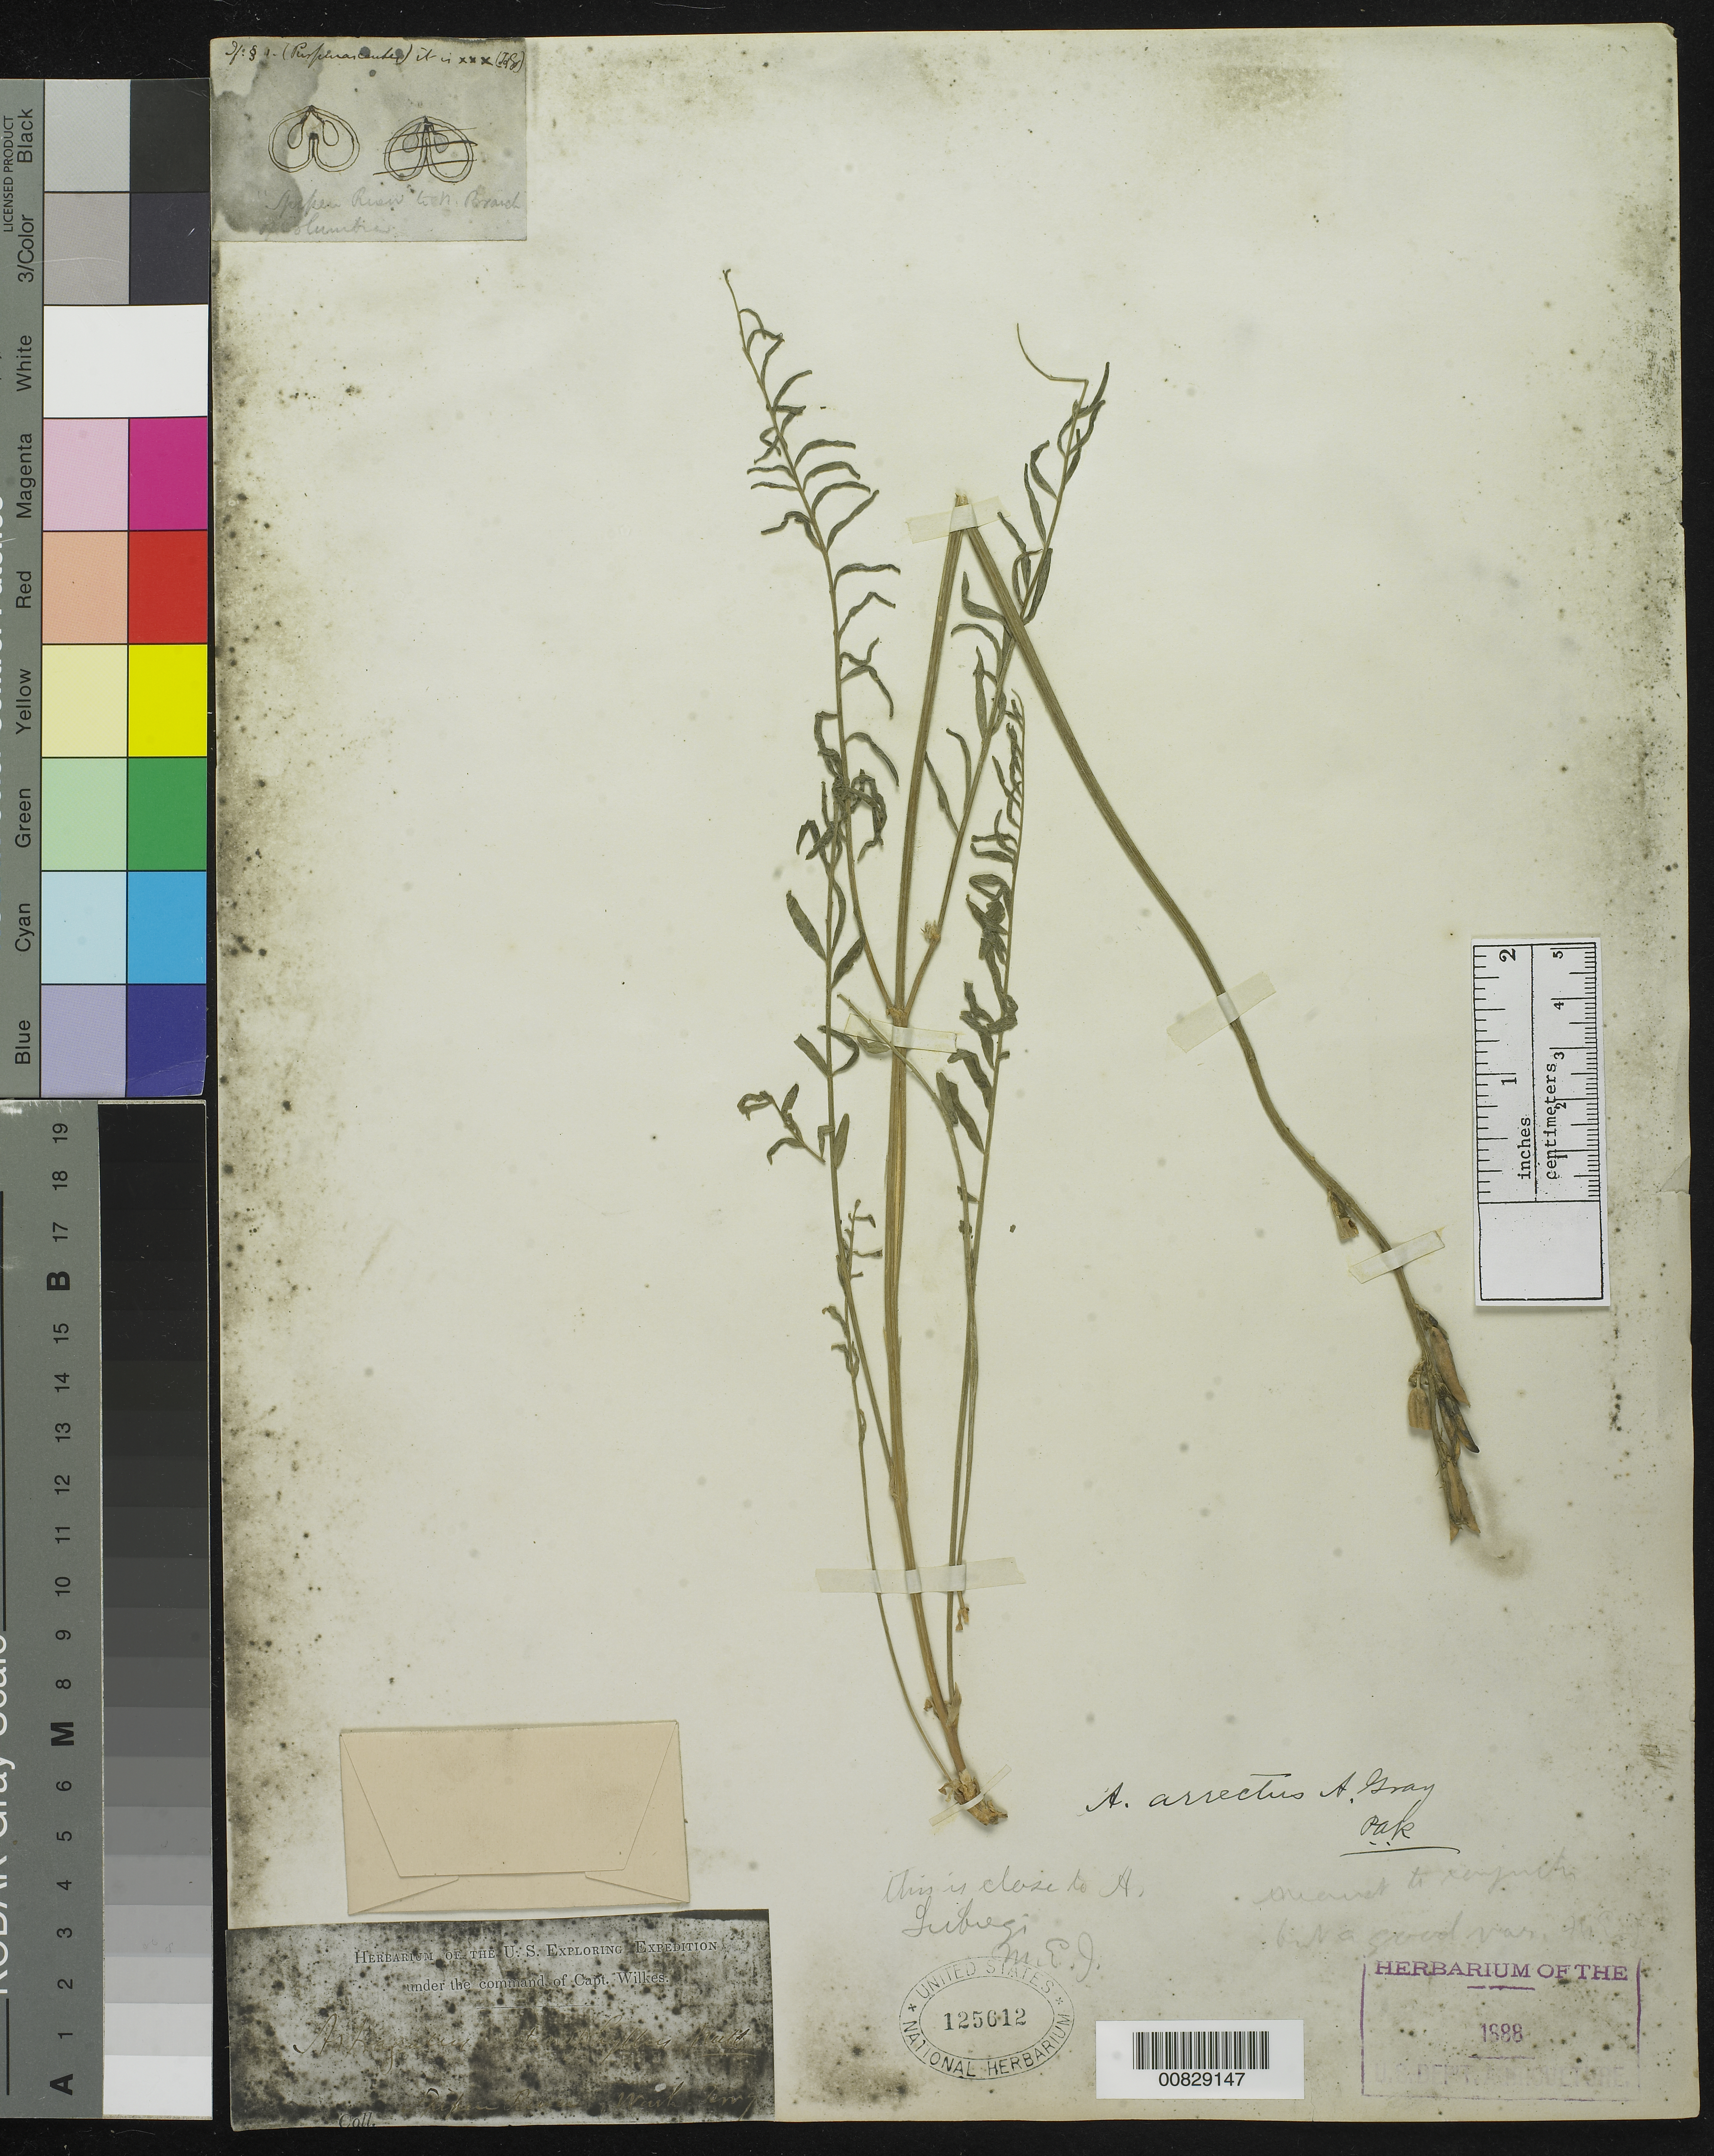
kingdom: Plantae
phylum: Tracheophyta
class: Magnoliopsida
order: Fabales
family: Fabaceae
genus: Astragalus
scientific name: Astragalus arrectus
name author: A. Gray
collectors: Wilkes Explor. Exped.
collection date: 1838/1842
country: United States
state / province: Washington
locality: Spipen River to north branch of Columbia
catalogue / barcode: US 125612